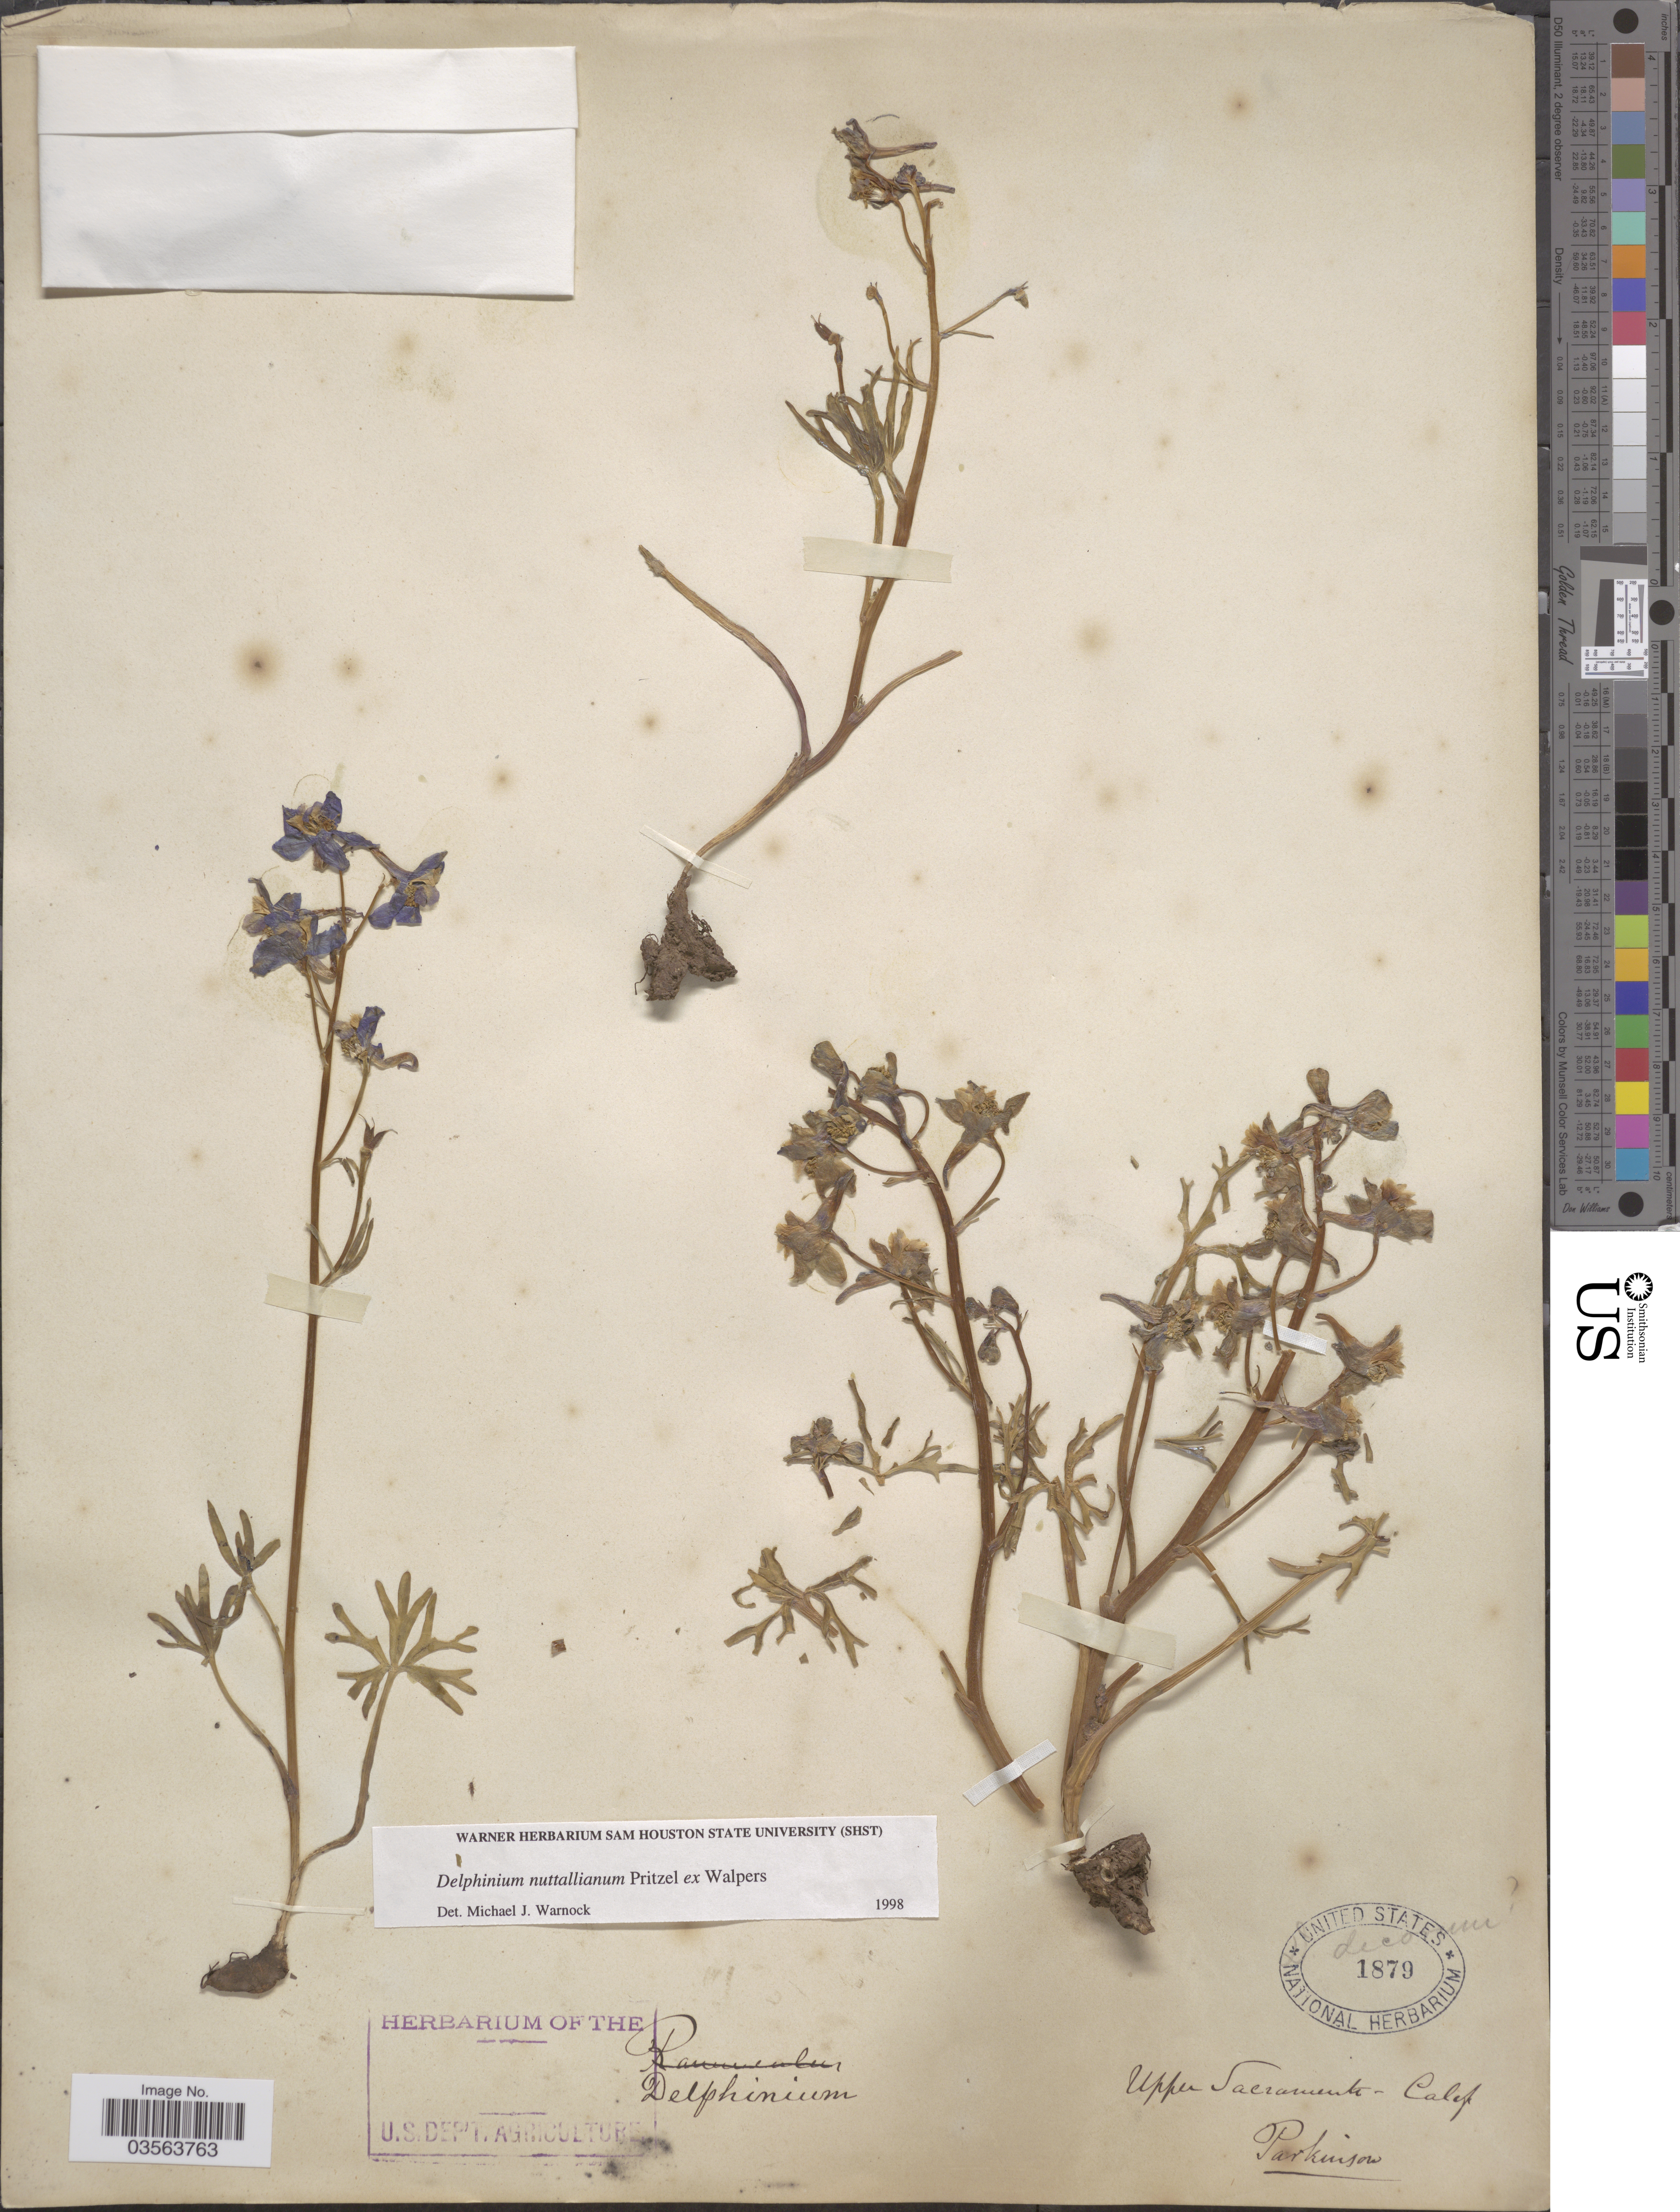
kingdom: Plantae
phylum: Tracheophyta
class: Magnoliopsida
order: Ranunculales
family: Ranunculaceae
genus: Delphinium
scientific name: Delphinium nuttallianum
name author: E. Pritz. ex Walpers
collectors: Parkinson, --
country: United States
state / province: California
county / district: Sacramento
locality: Upper Sacramento.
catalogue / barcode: US 1879